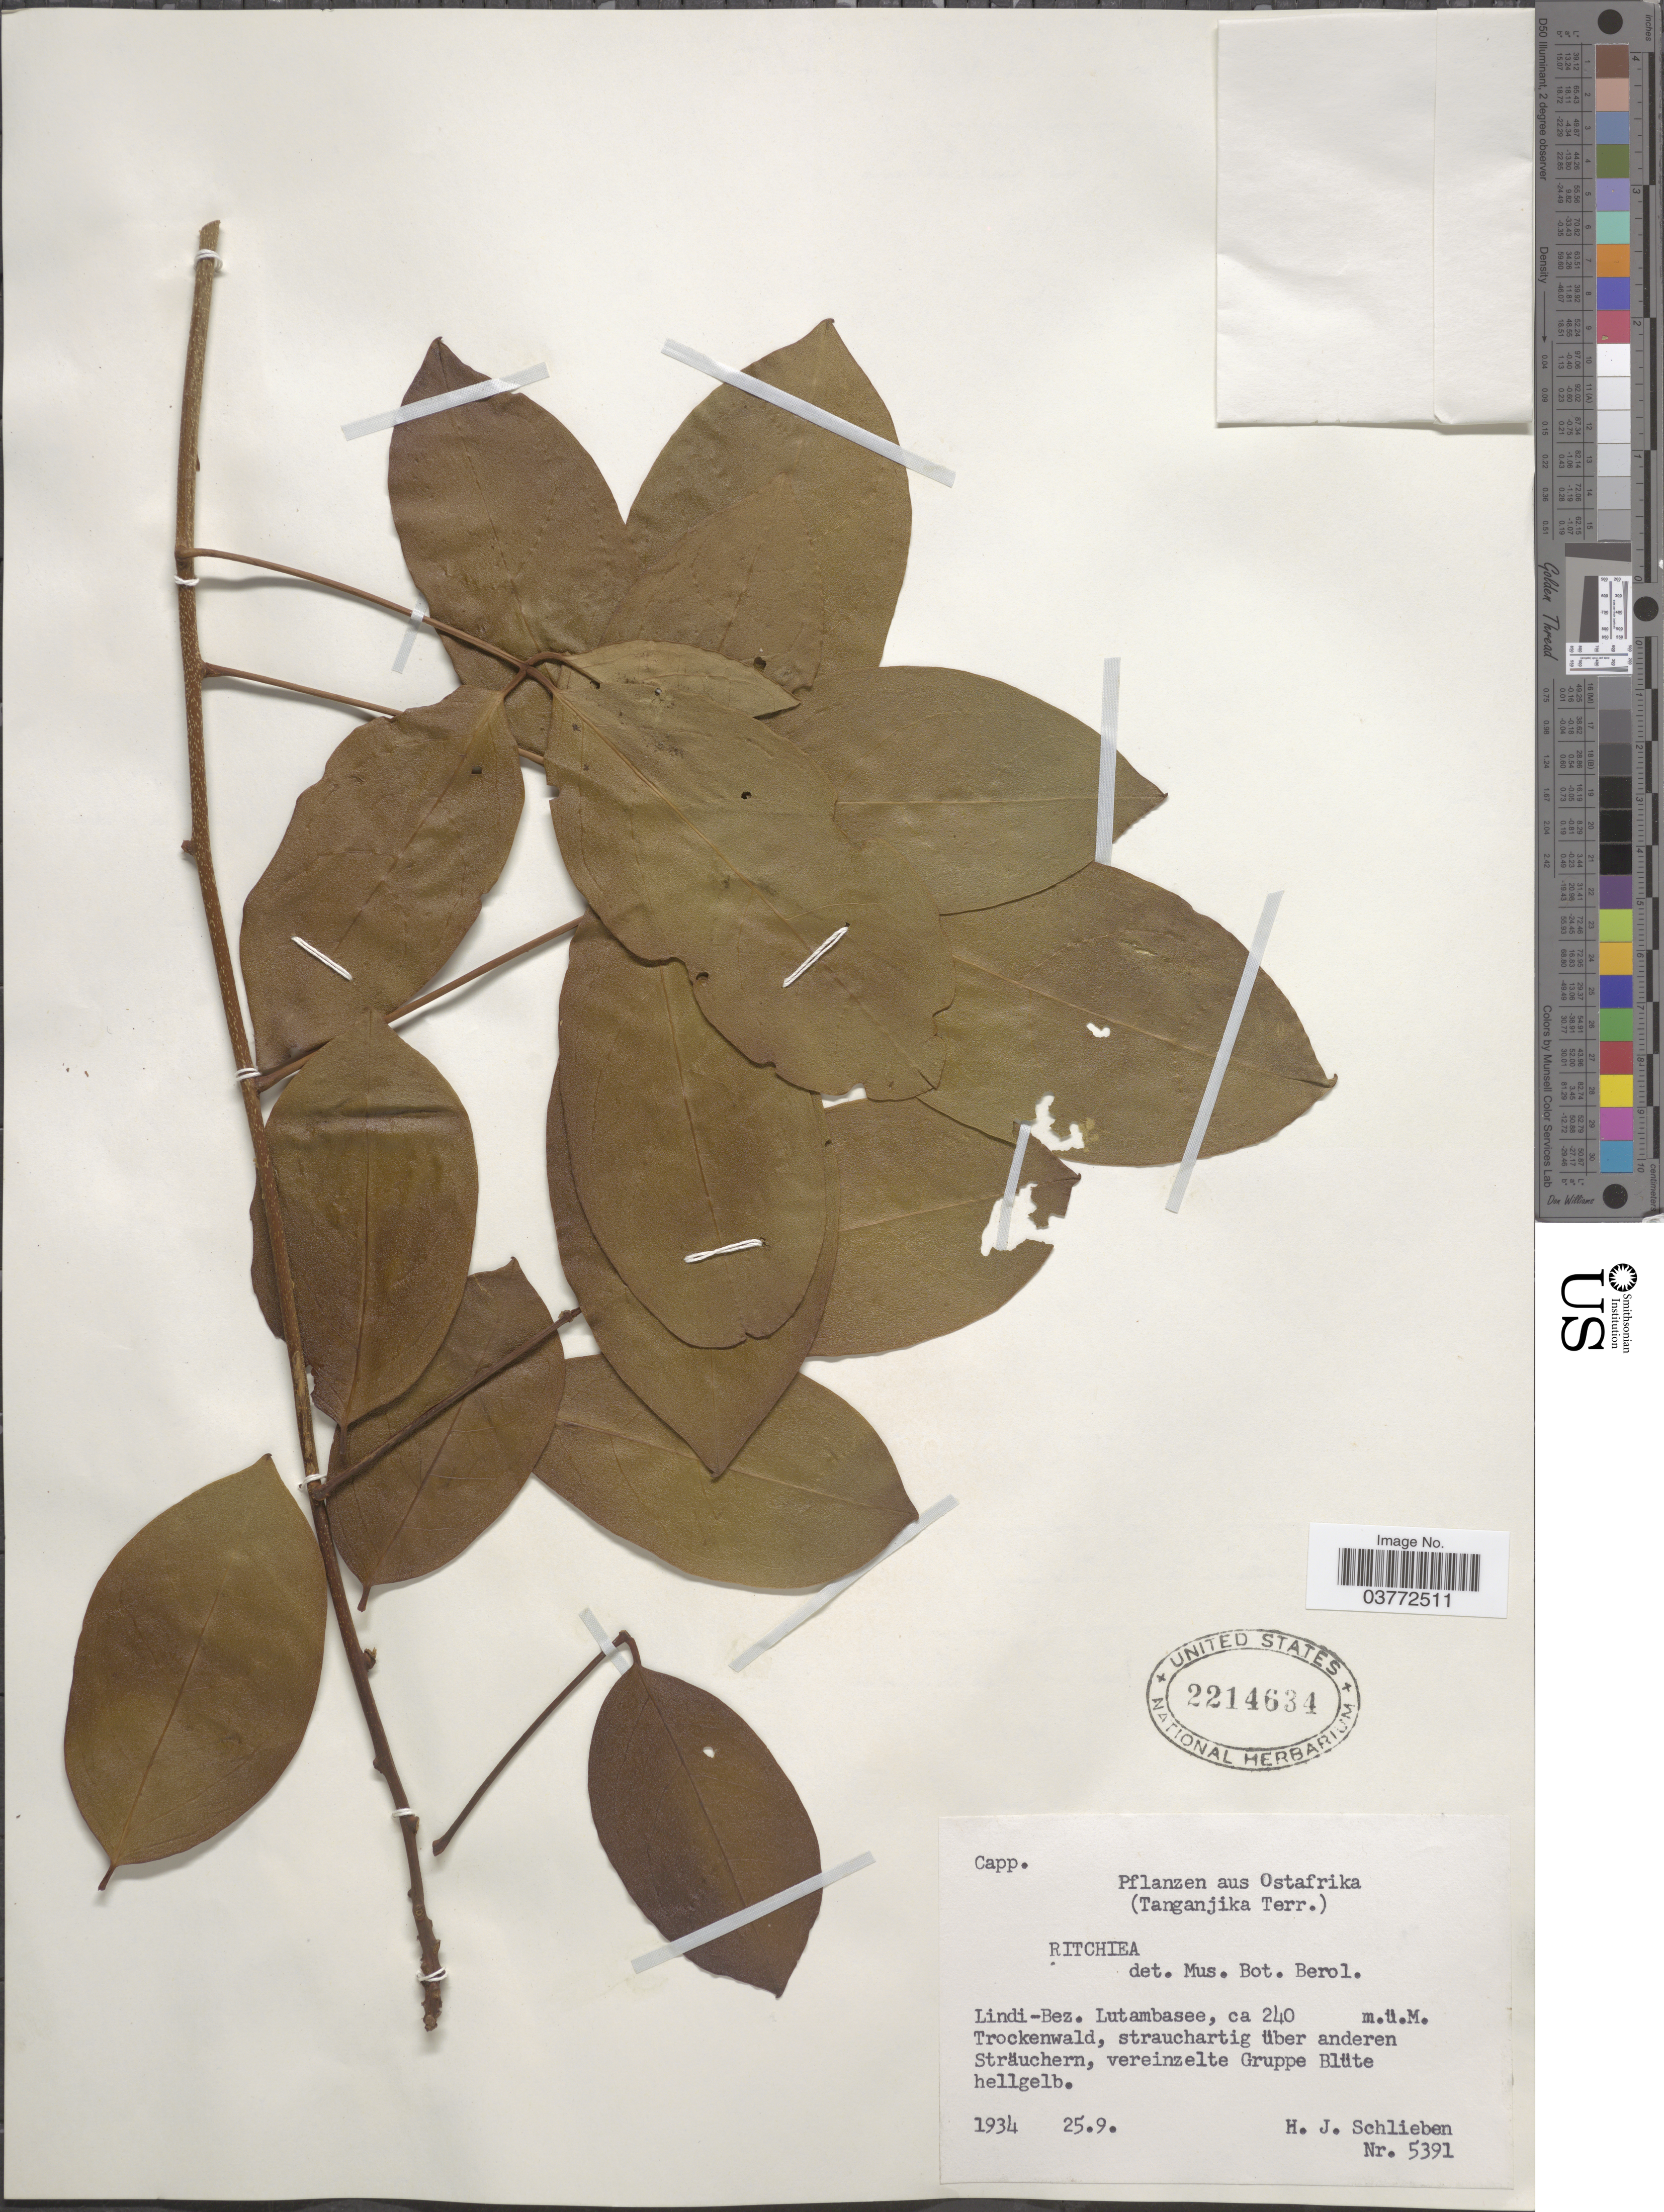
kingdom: Plantae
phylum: Tracheophyta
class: Magnoliopsida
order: Brassicales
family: Capparaceae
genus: Ritchiea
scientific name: Ritchiea sp.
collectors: H. J. Schlieben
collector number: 5391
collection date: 1934-09-25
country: Tanzania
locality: Ostafrika. (Tanganjika Terr.), Lindi-Bez. Lutambasee.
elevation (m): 240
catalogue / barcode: US 2214634